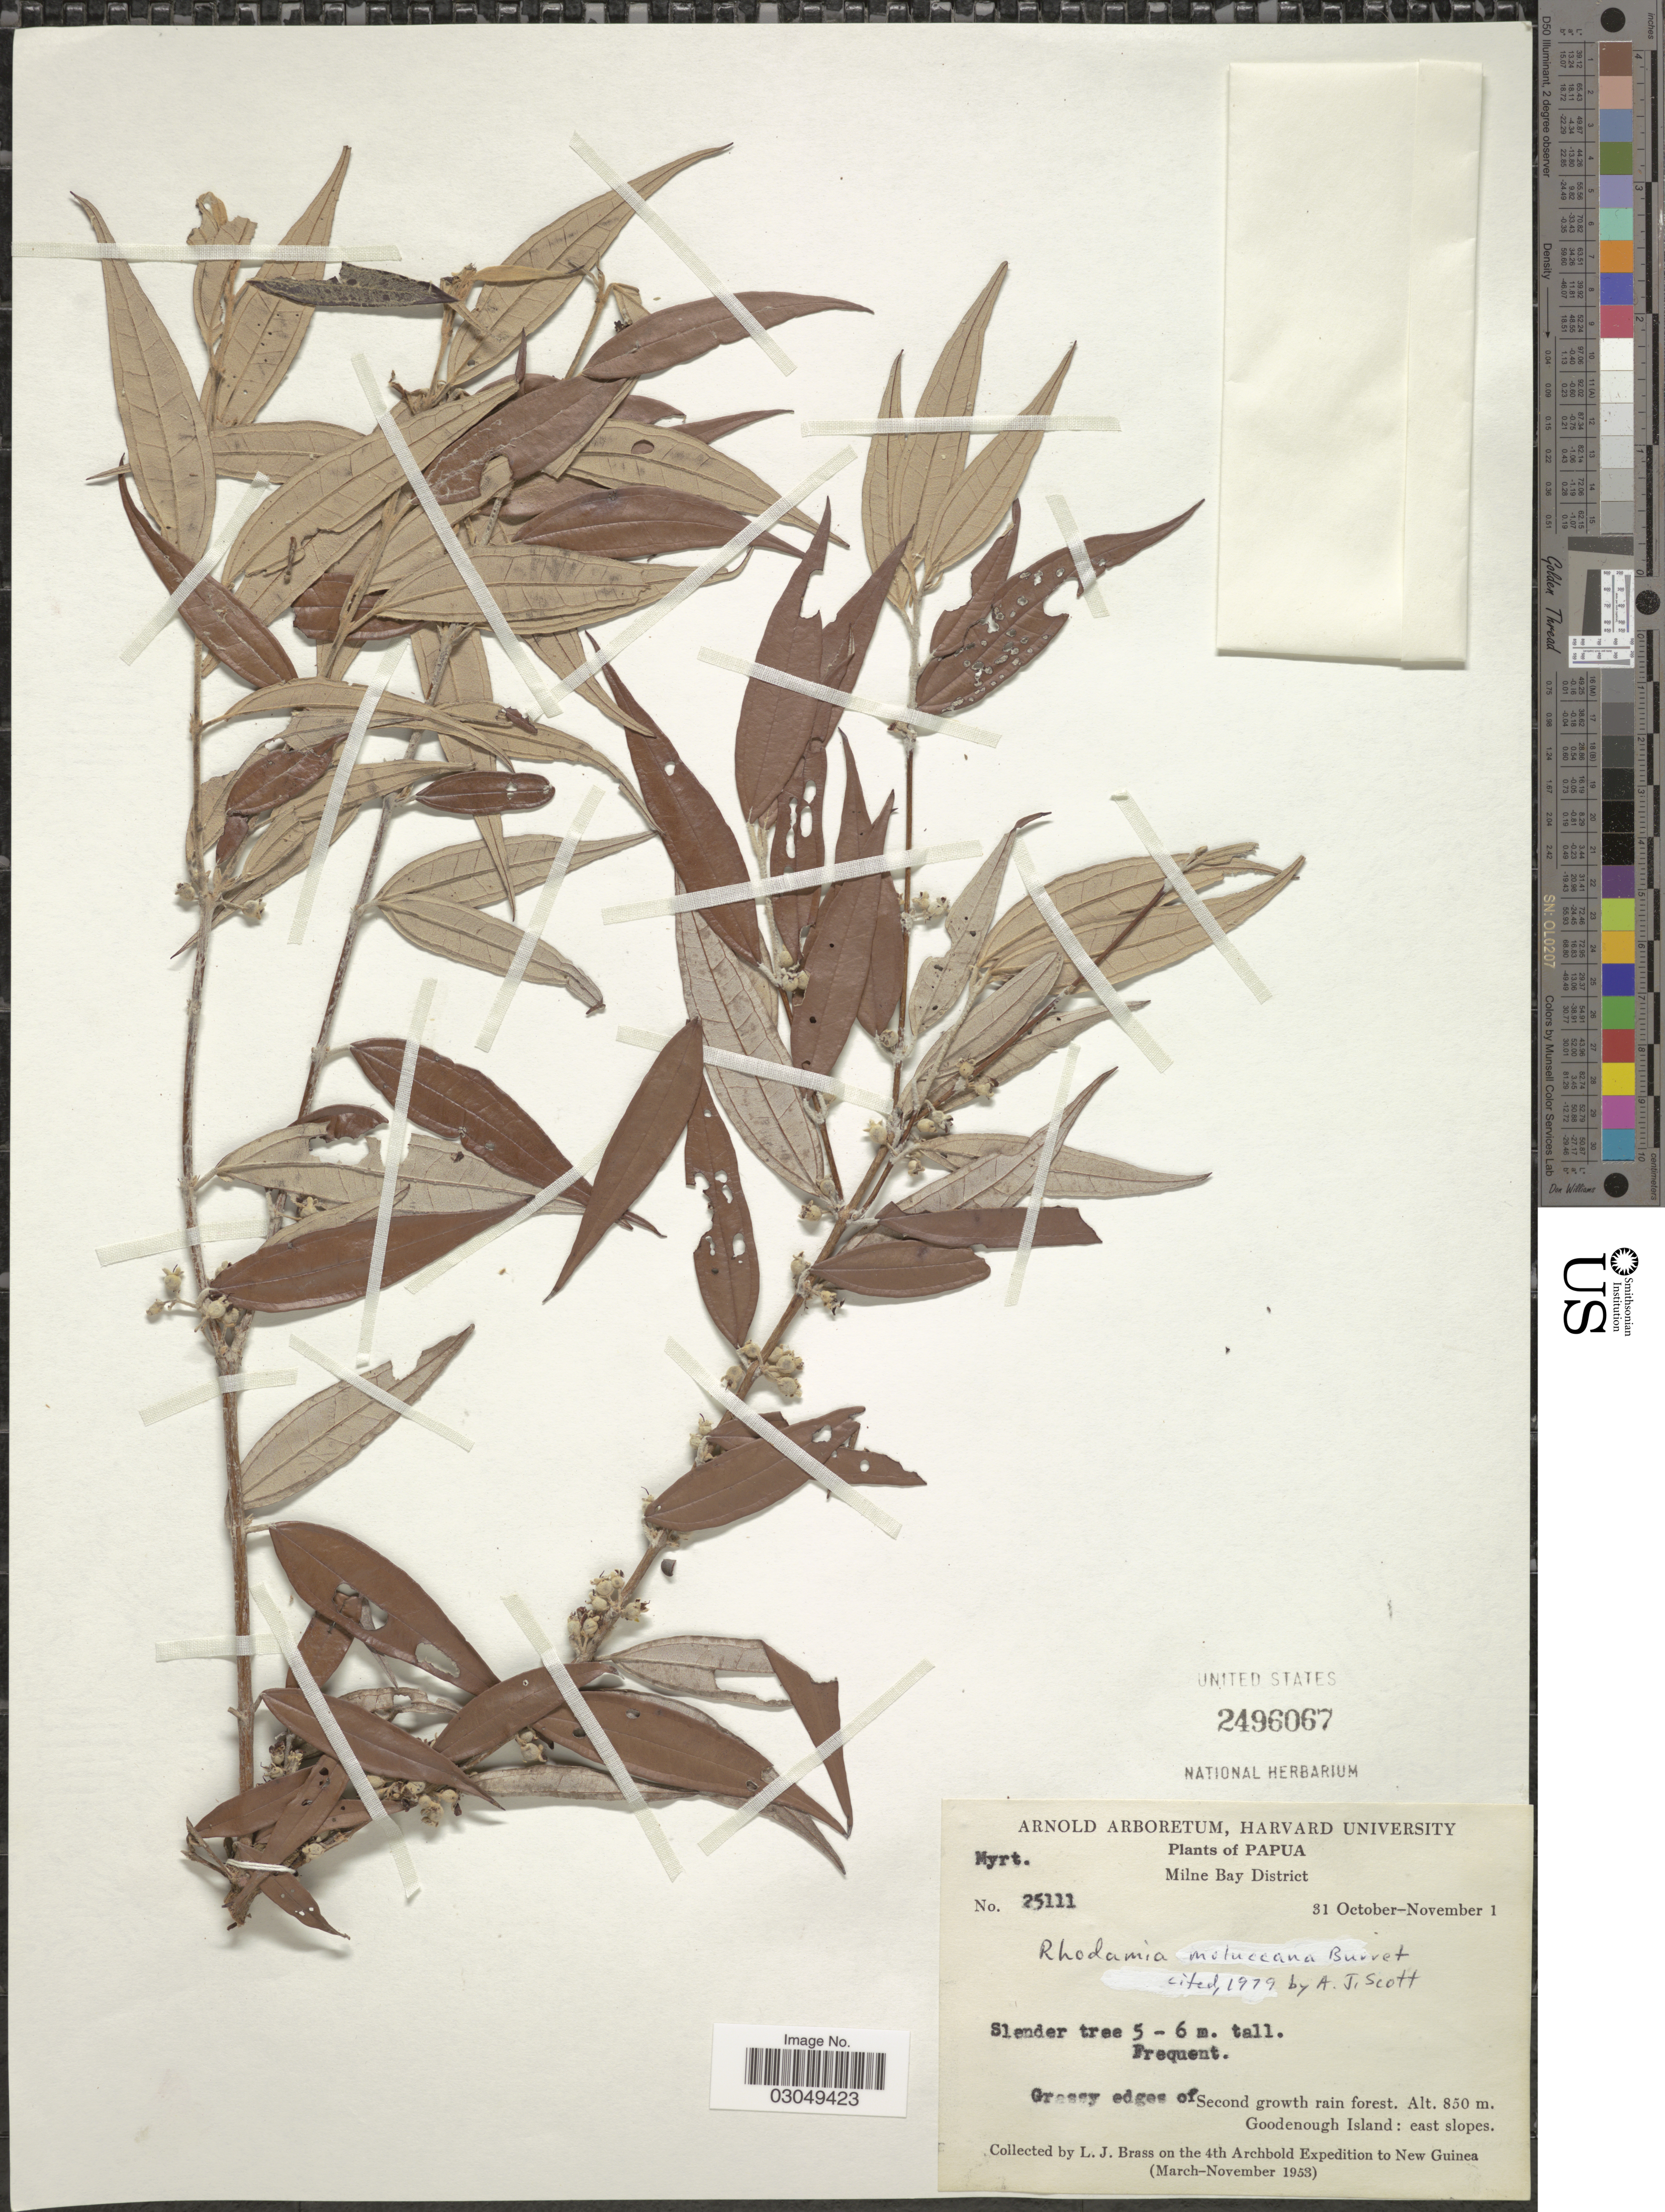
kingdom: Plantae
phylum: Tracheophyta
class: Magnoliopsida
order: Myrtales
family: Myrtaceae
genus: Rhodamnia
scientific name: Rhodamnia moluccana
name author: Burret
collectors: L. J. Brass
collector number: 25111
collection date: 1953-10-31/1953-11-01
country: Papua New Guinea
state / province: Milne Bay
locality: Milne Bay District. Grassy edges of Second growth rain forest. Goodenough Island: east slopes.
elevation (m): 850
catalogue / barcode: US 2496067